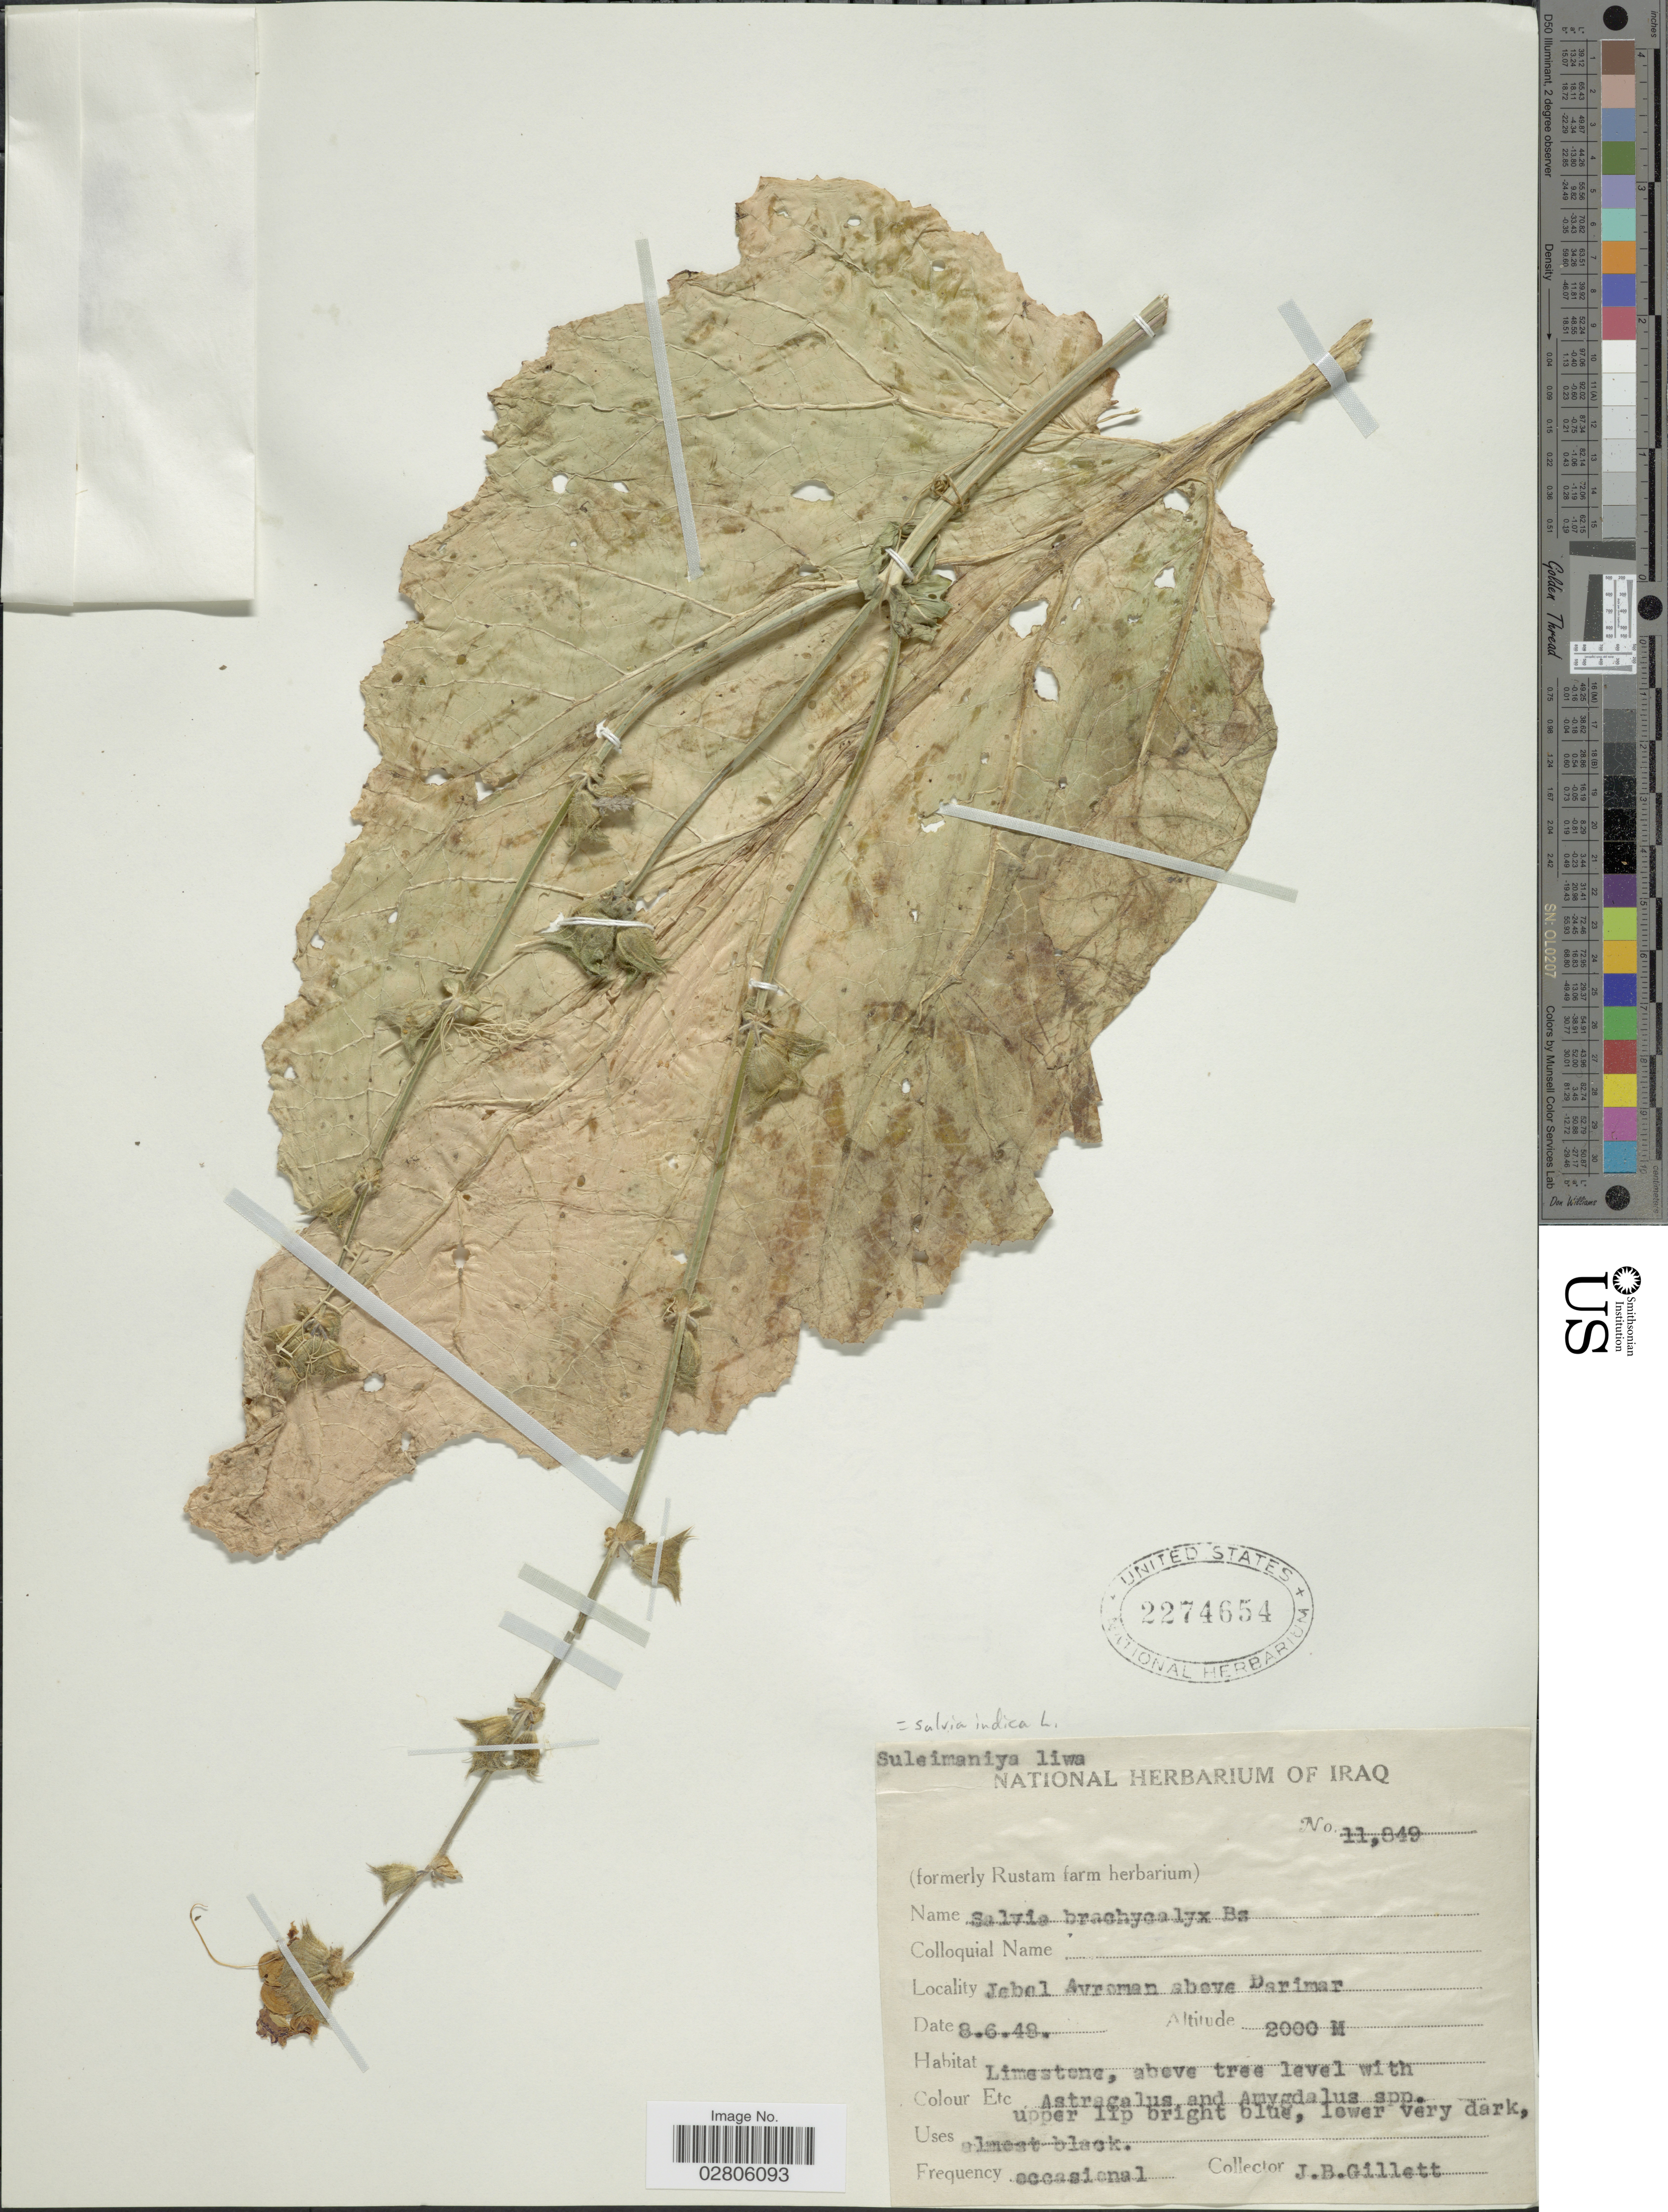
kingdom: Plantae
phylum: Tracheophyta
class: Magnoliopsida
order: Lamiales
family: Lamiaceae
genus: Salvia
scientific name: Salvia indica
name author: L.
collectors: J. B. Gillett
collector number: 11849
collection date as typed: Transcribed d/m/y: 8/6/48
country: Iraq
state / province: As Sulaymānīyah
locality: Suleimaniya liwa, Jebel Avroman above Darimar.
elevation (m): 2000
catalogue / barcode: US 2274654